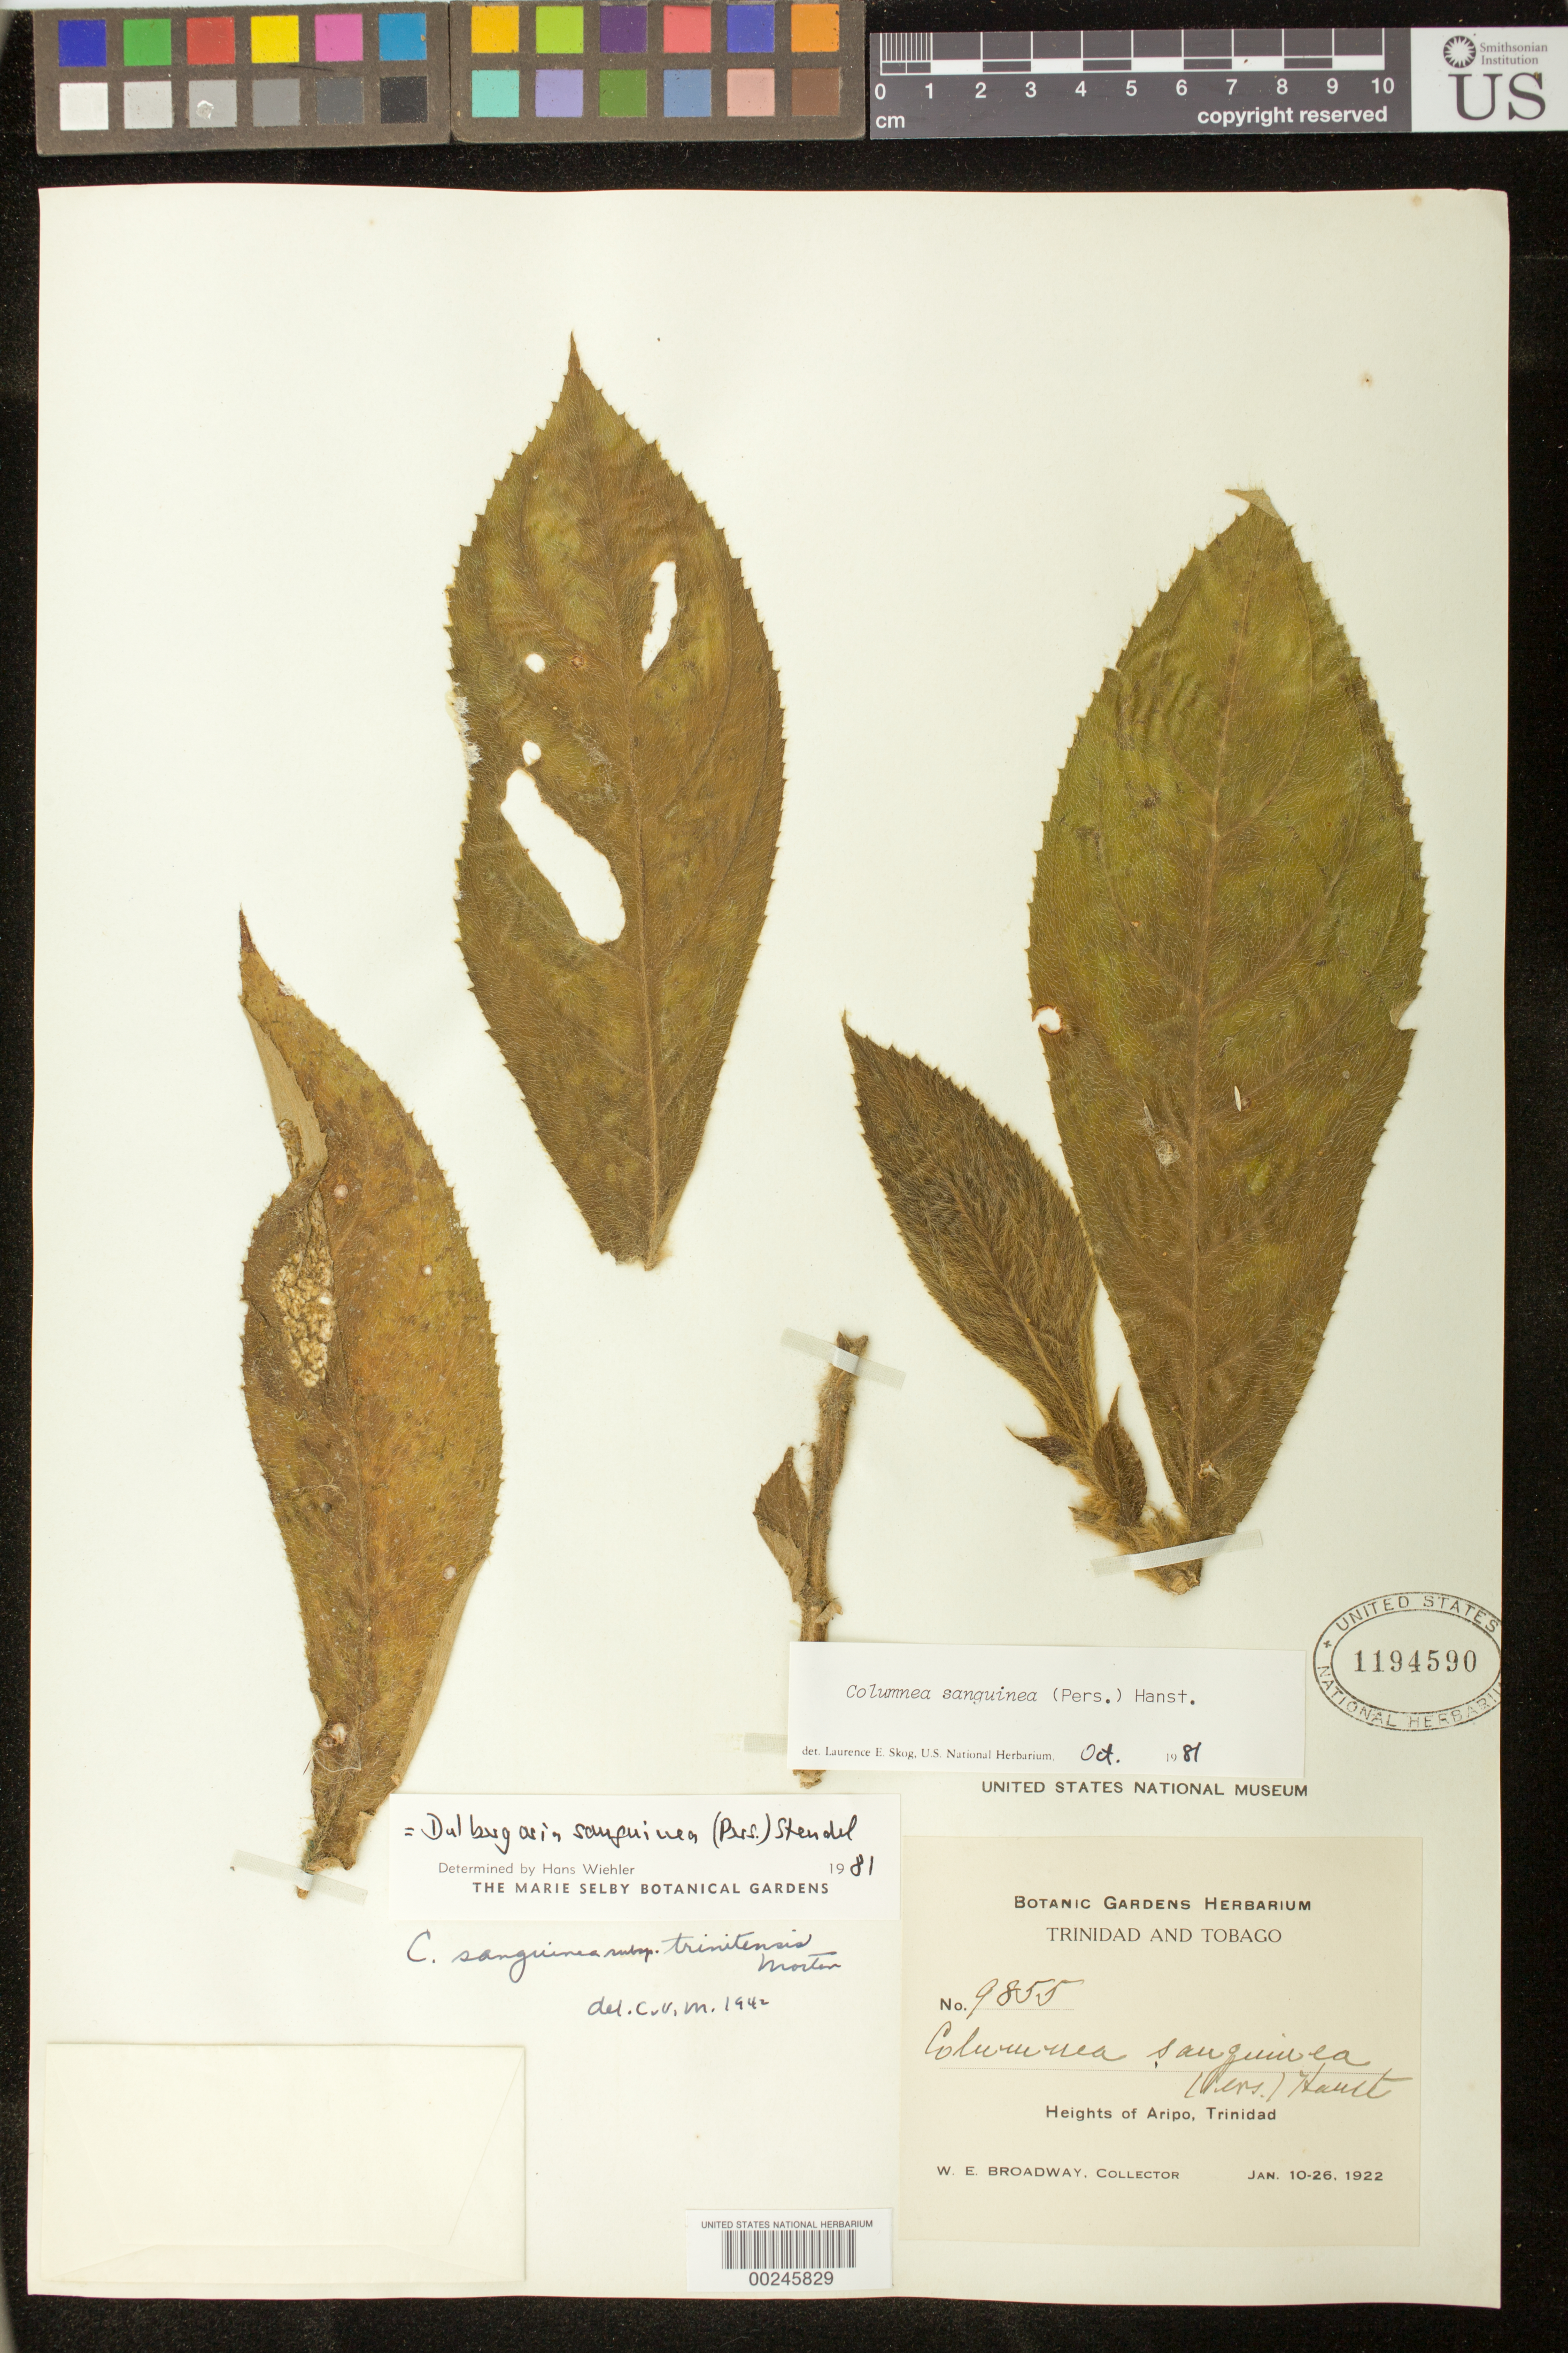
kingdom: Plantae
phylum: Tracheophyta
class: Magnoliopsida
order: Lamiales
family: Gesneriaceae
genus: Columnea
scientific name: Columnea sanguinea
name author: (Pers.) Hanst.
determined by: Skog, Laurence E.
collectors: W. E. Broadway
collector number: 9855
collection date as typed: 10-26 Jan 1922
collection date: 1922-01-10/1922-01-26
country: Trinidad and Tobago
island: Trinidad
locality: Heights of Aripo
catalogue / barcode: US 1194590